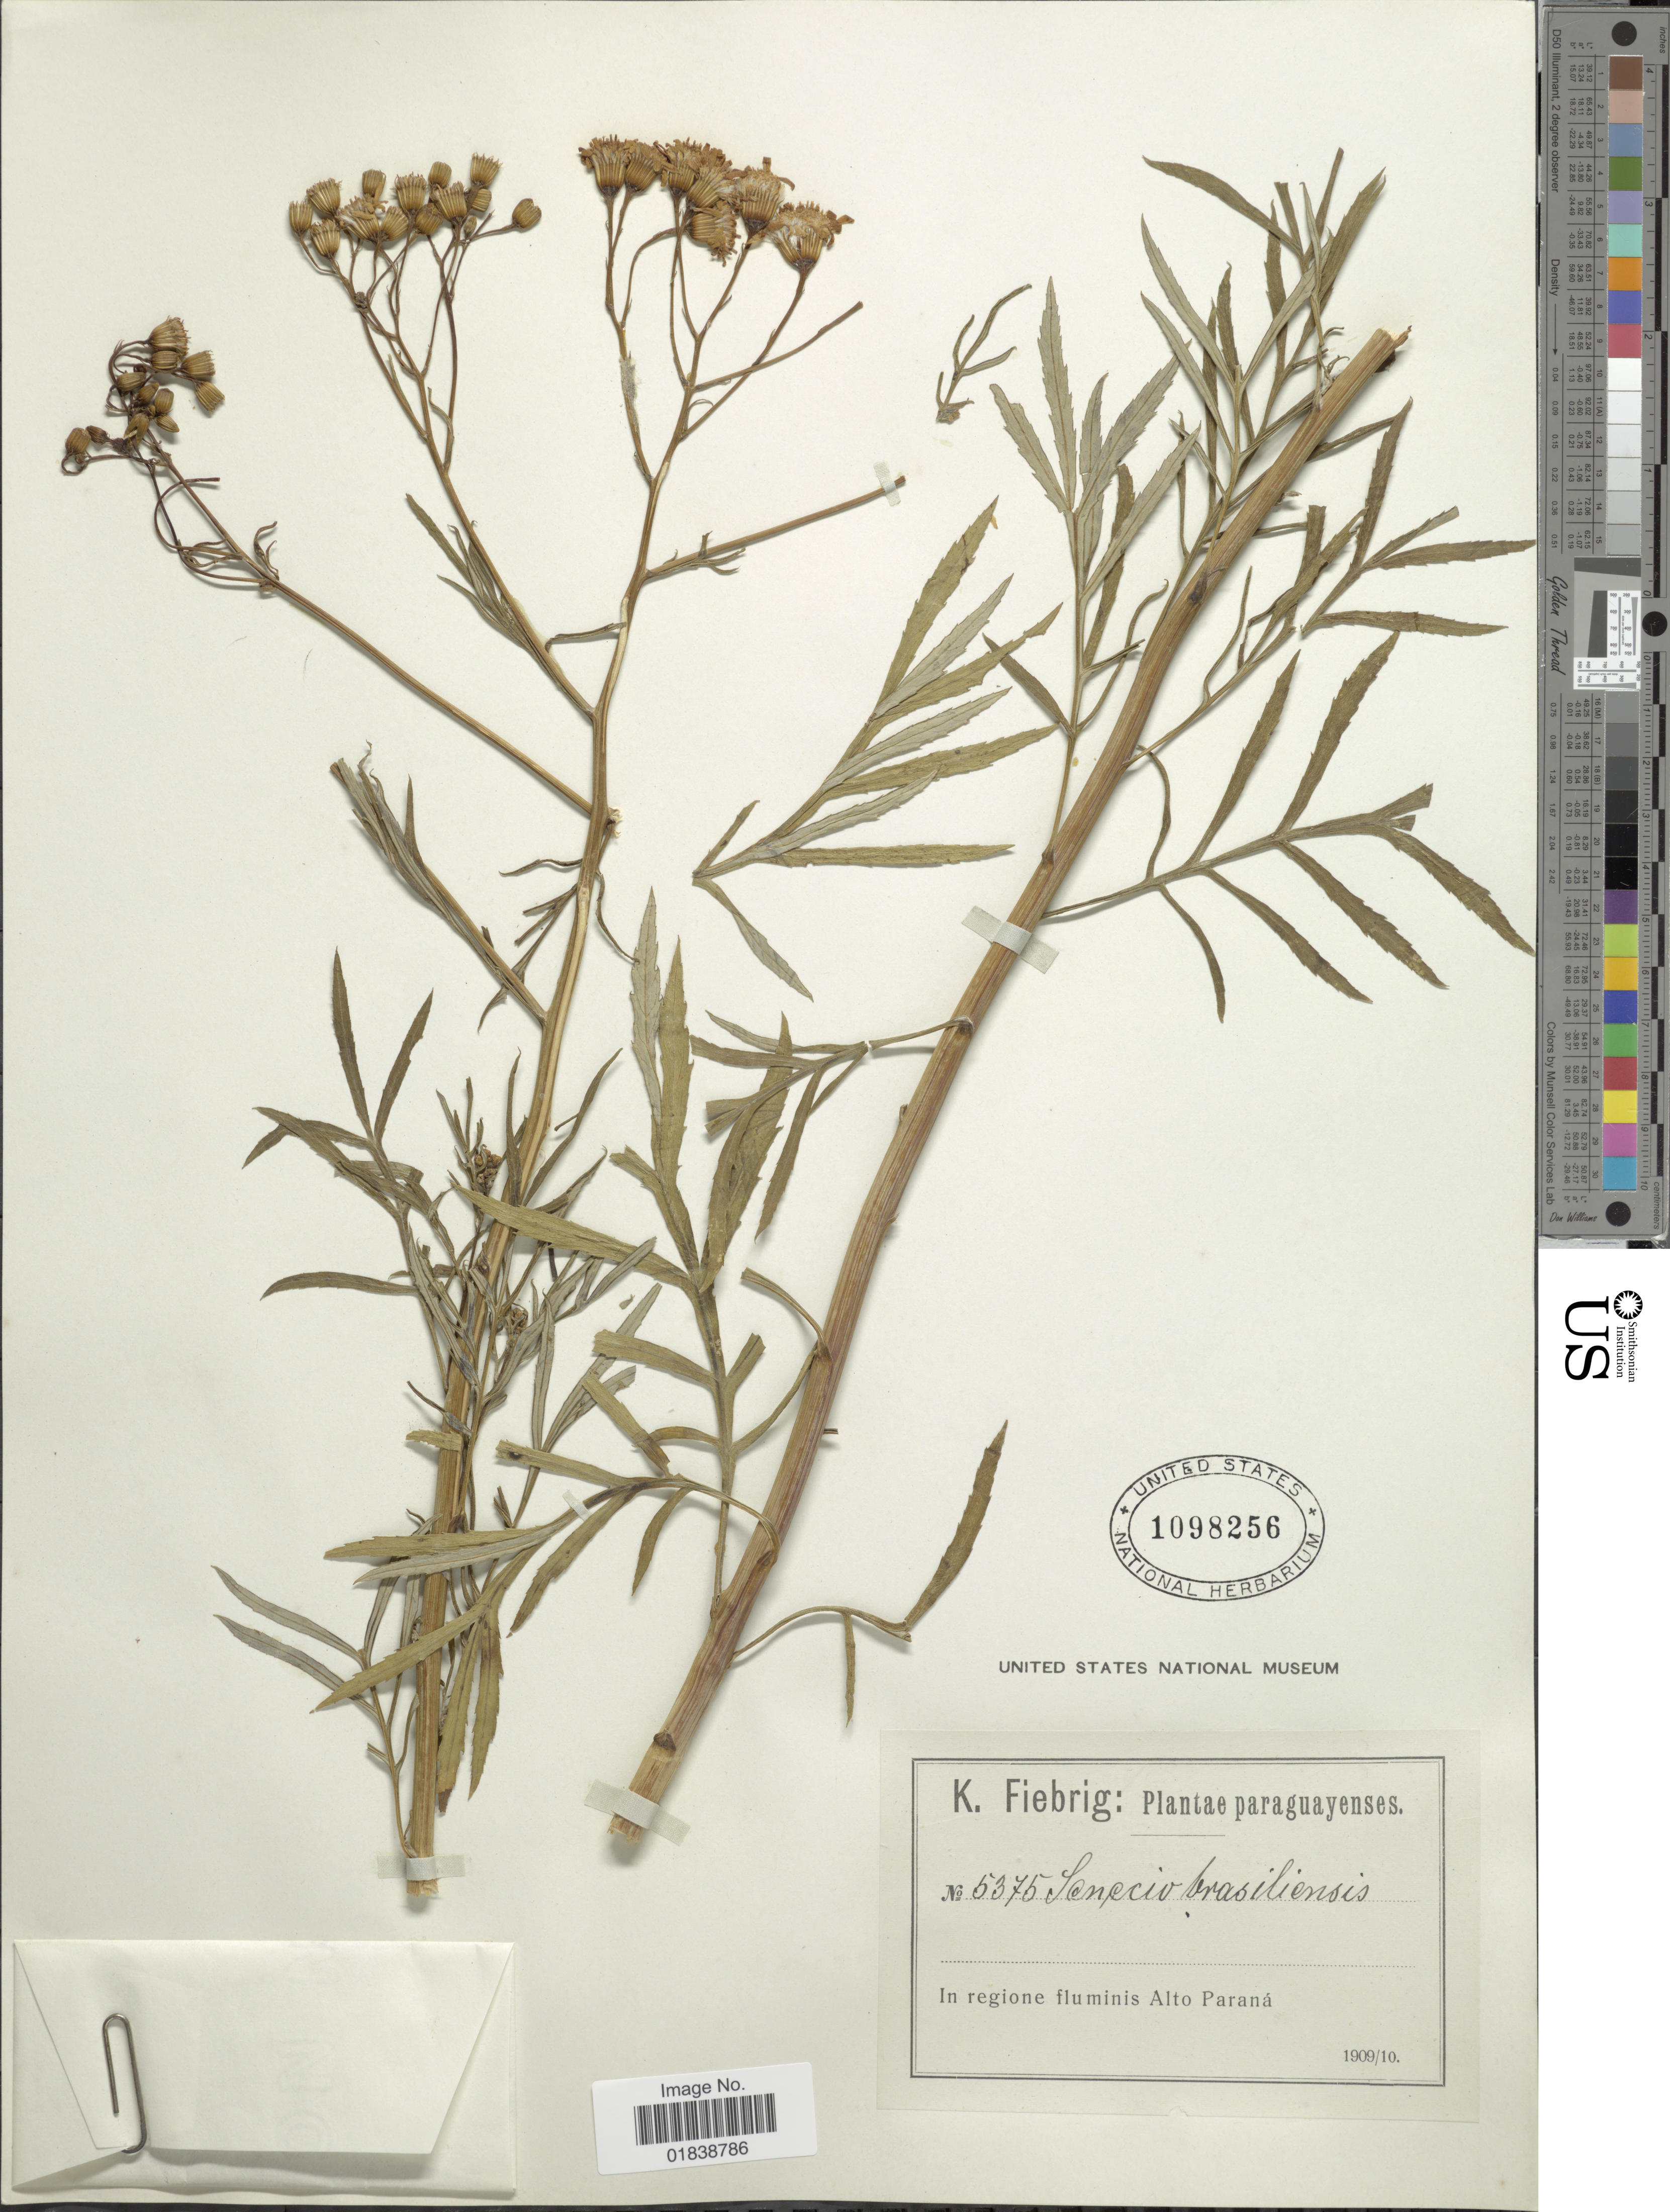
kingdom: Plantae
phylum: Tracheophyta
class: Magnoliopsida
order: Asterales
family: Asteraceae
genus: Senecio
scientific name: Senecio brasiliensis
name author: (Spreng.) Less.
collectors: K. Fiebrig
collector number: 5375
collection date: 1909/1910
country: Paraguay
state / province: Alto Parana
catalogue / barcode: US 1098256